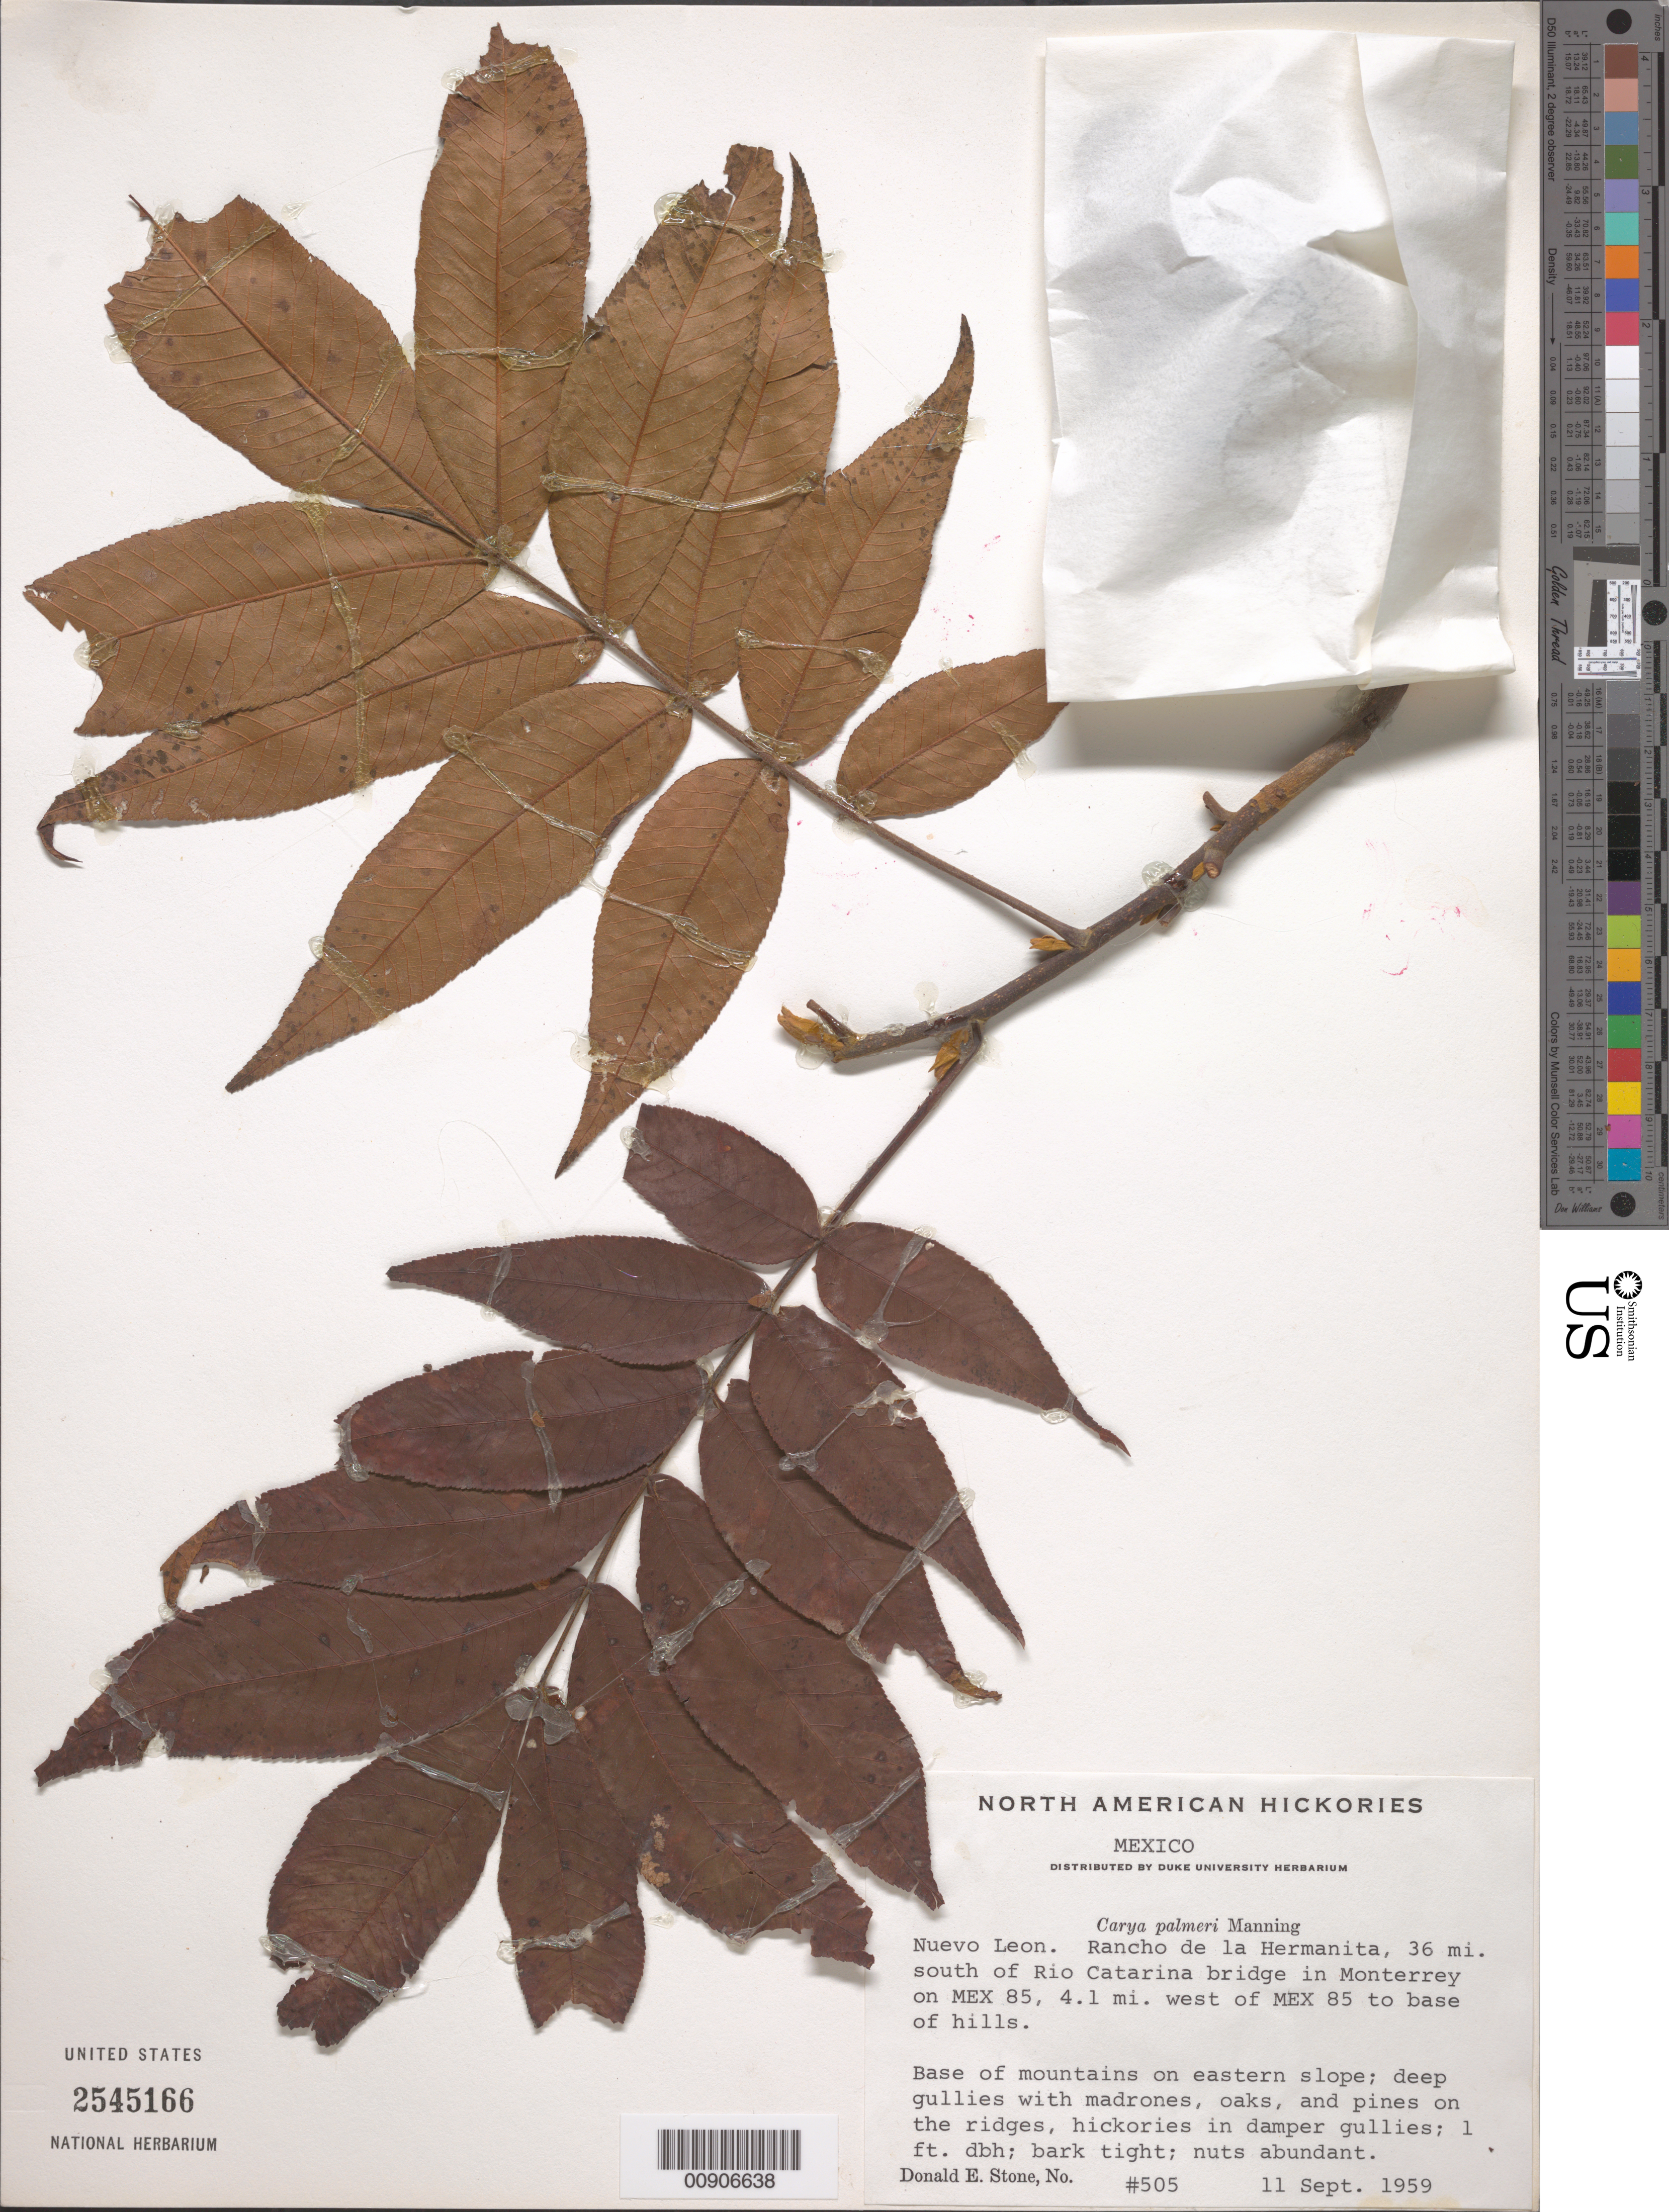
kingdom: Plantae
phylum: Tracheophyta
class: Magnoliopsida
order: Fagales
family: Juglandaceae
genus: Carya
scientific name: Carya palmeri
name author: Manning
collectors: D. E. Stone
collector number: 505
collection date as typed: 11 Sep 1959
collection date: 1959-09-11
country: Mexico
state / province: Nuevo León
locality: Nuevo León. Rancho de la Hermanita, 36 mi. south of Río Catarina bridge in Monterrey on MEX 85, 4.1 miles west of MEX 85 to base of hills.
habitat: Base of mountains on eastern slope; deep gullies with madrones, oaks, and pines on the ridges, hickories in damper gullies.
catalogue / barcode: US 2545166